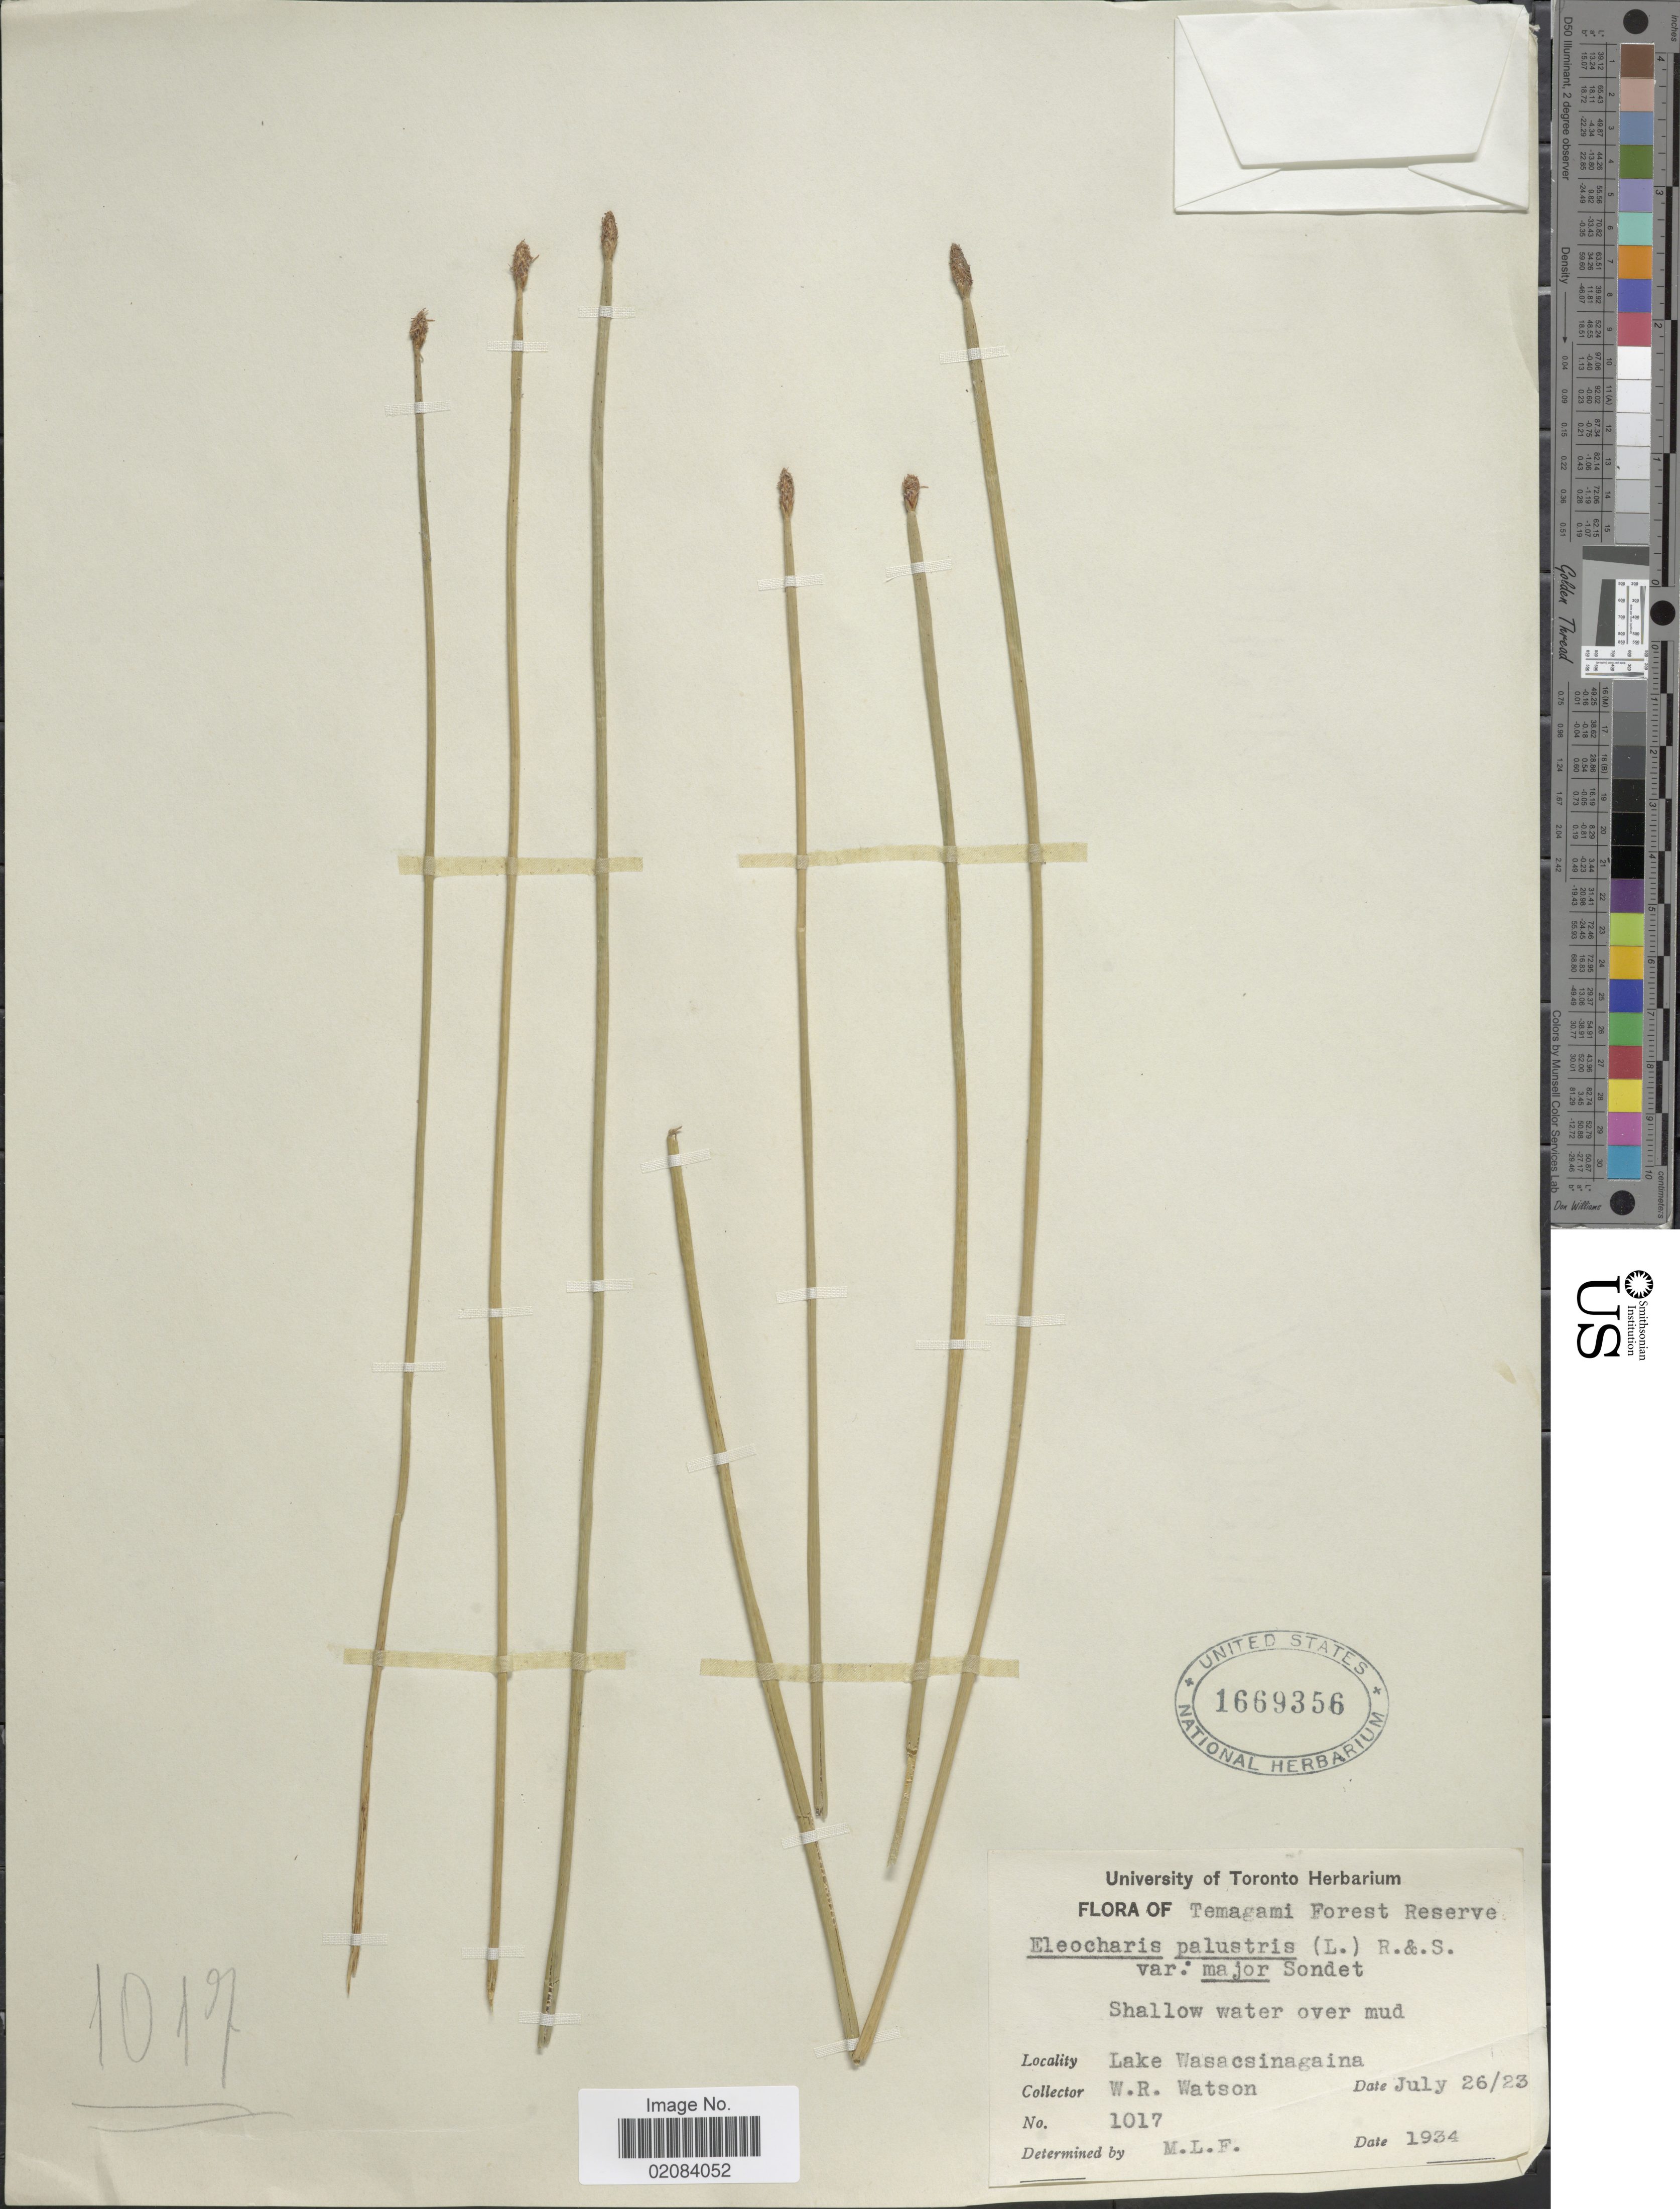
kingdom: Plantae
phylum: Tracheophyta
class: Liliopsida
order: Poales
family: Cyperaceae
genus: Eleocharis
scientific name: Eleocharis palustris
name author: (L.) Roem. & Schult.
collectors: W. R. Watson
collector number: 1017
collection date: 1923-07-26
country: Canada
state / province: Ontario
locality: Temagami Forest Reserve. Lake Wasacsinagaina.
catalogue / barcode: US 1669356